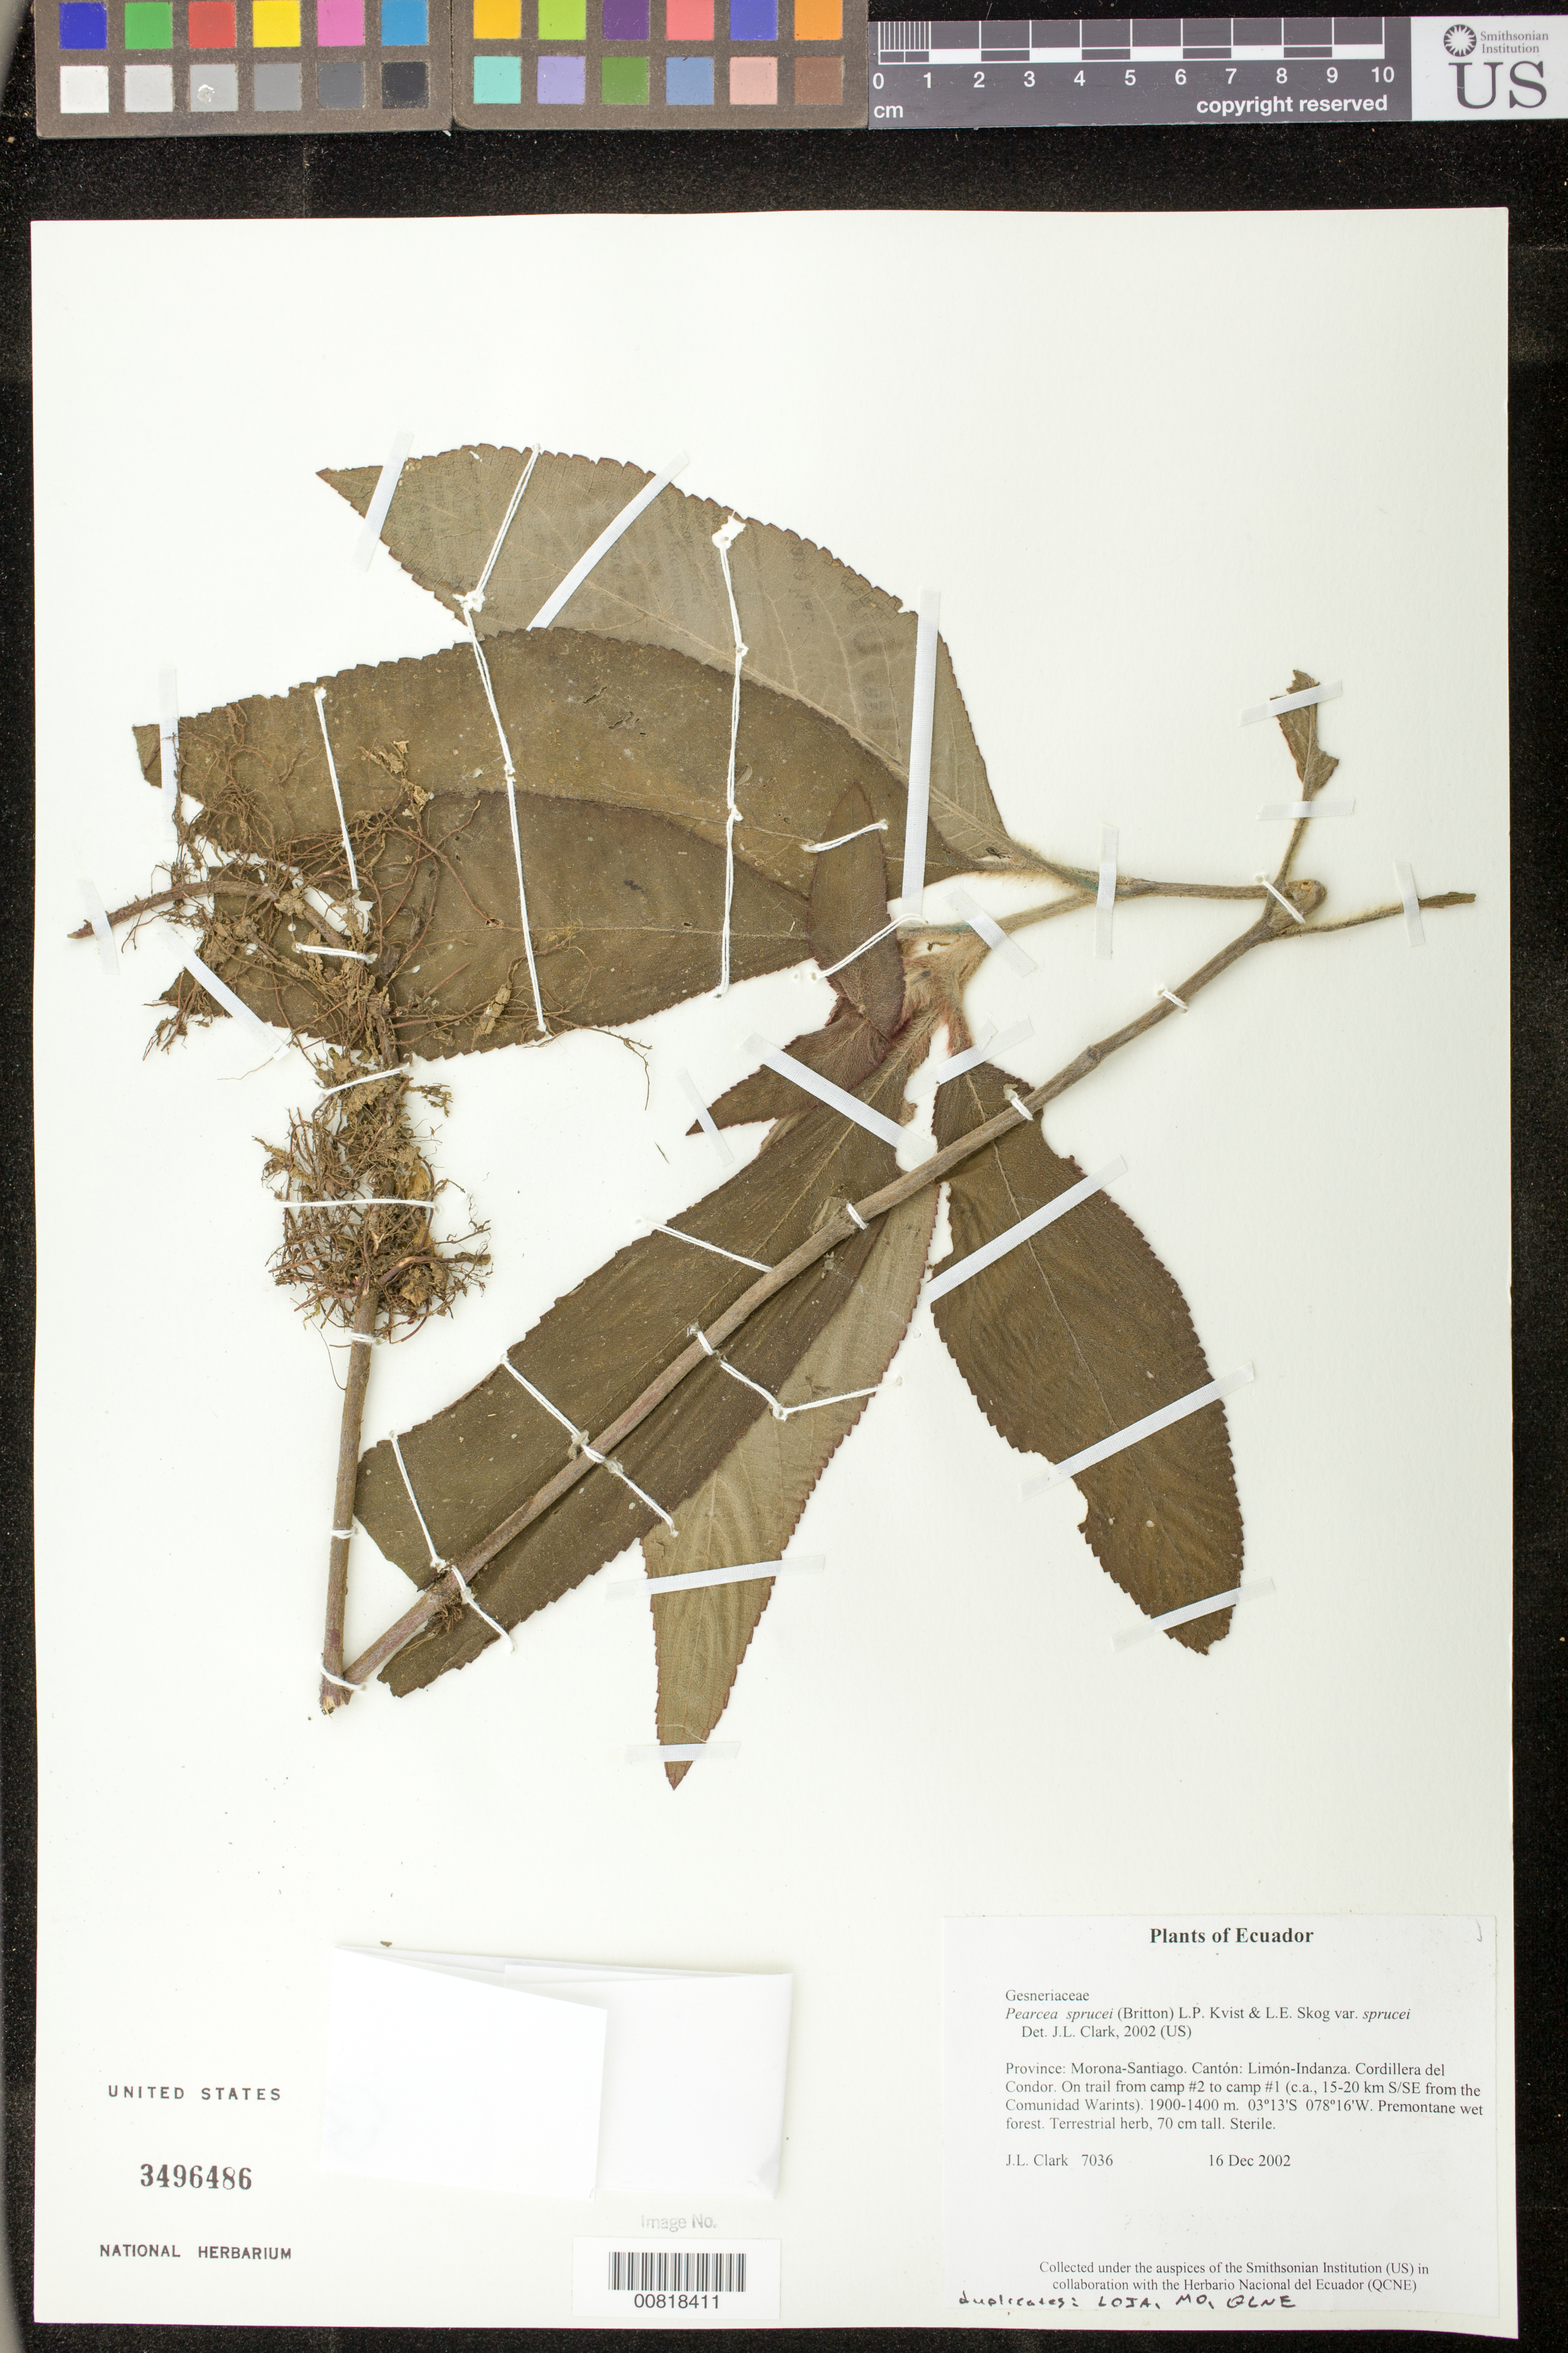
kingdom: Plantae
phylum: Tracheophyta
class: Magnoliopsida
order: Lamiales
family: Gesneriaceae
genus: Pearcea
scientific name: Pearcea sprucei var. sprucei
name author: (Britton) L.P. Kvist & L.E. Skog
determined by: Clark, J. L., (SEL), The Marie Selby Botanical Garden (UNITED STATES)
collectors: J. L. Clark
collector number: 7036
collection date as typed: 16 Dec 2002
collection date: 2002-12-16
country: Ecuador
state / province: Morona-Santiago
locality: Limón-Indanza. Cordillera del Condor. On trail from camp #2 to camp #1 (c.a., 15-20 km S/SE from the Comunidad Warints).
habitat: Premontane wet forest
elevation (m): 1900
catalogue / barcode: US 3496486